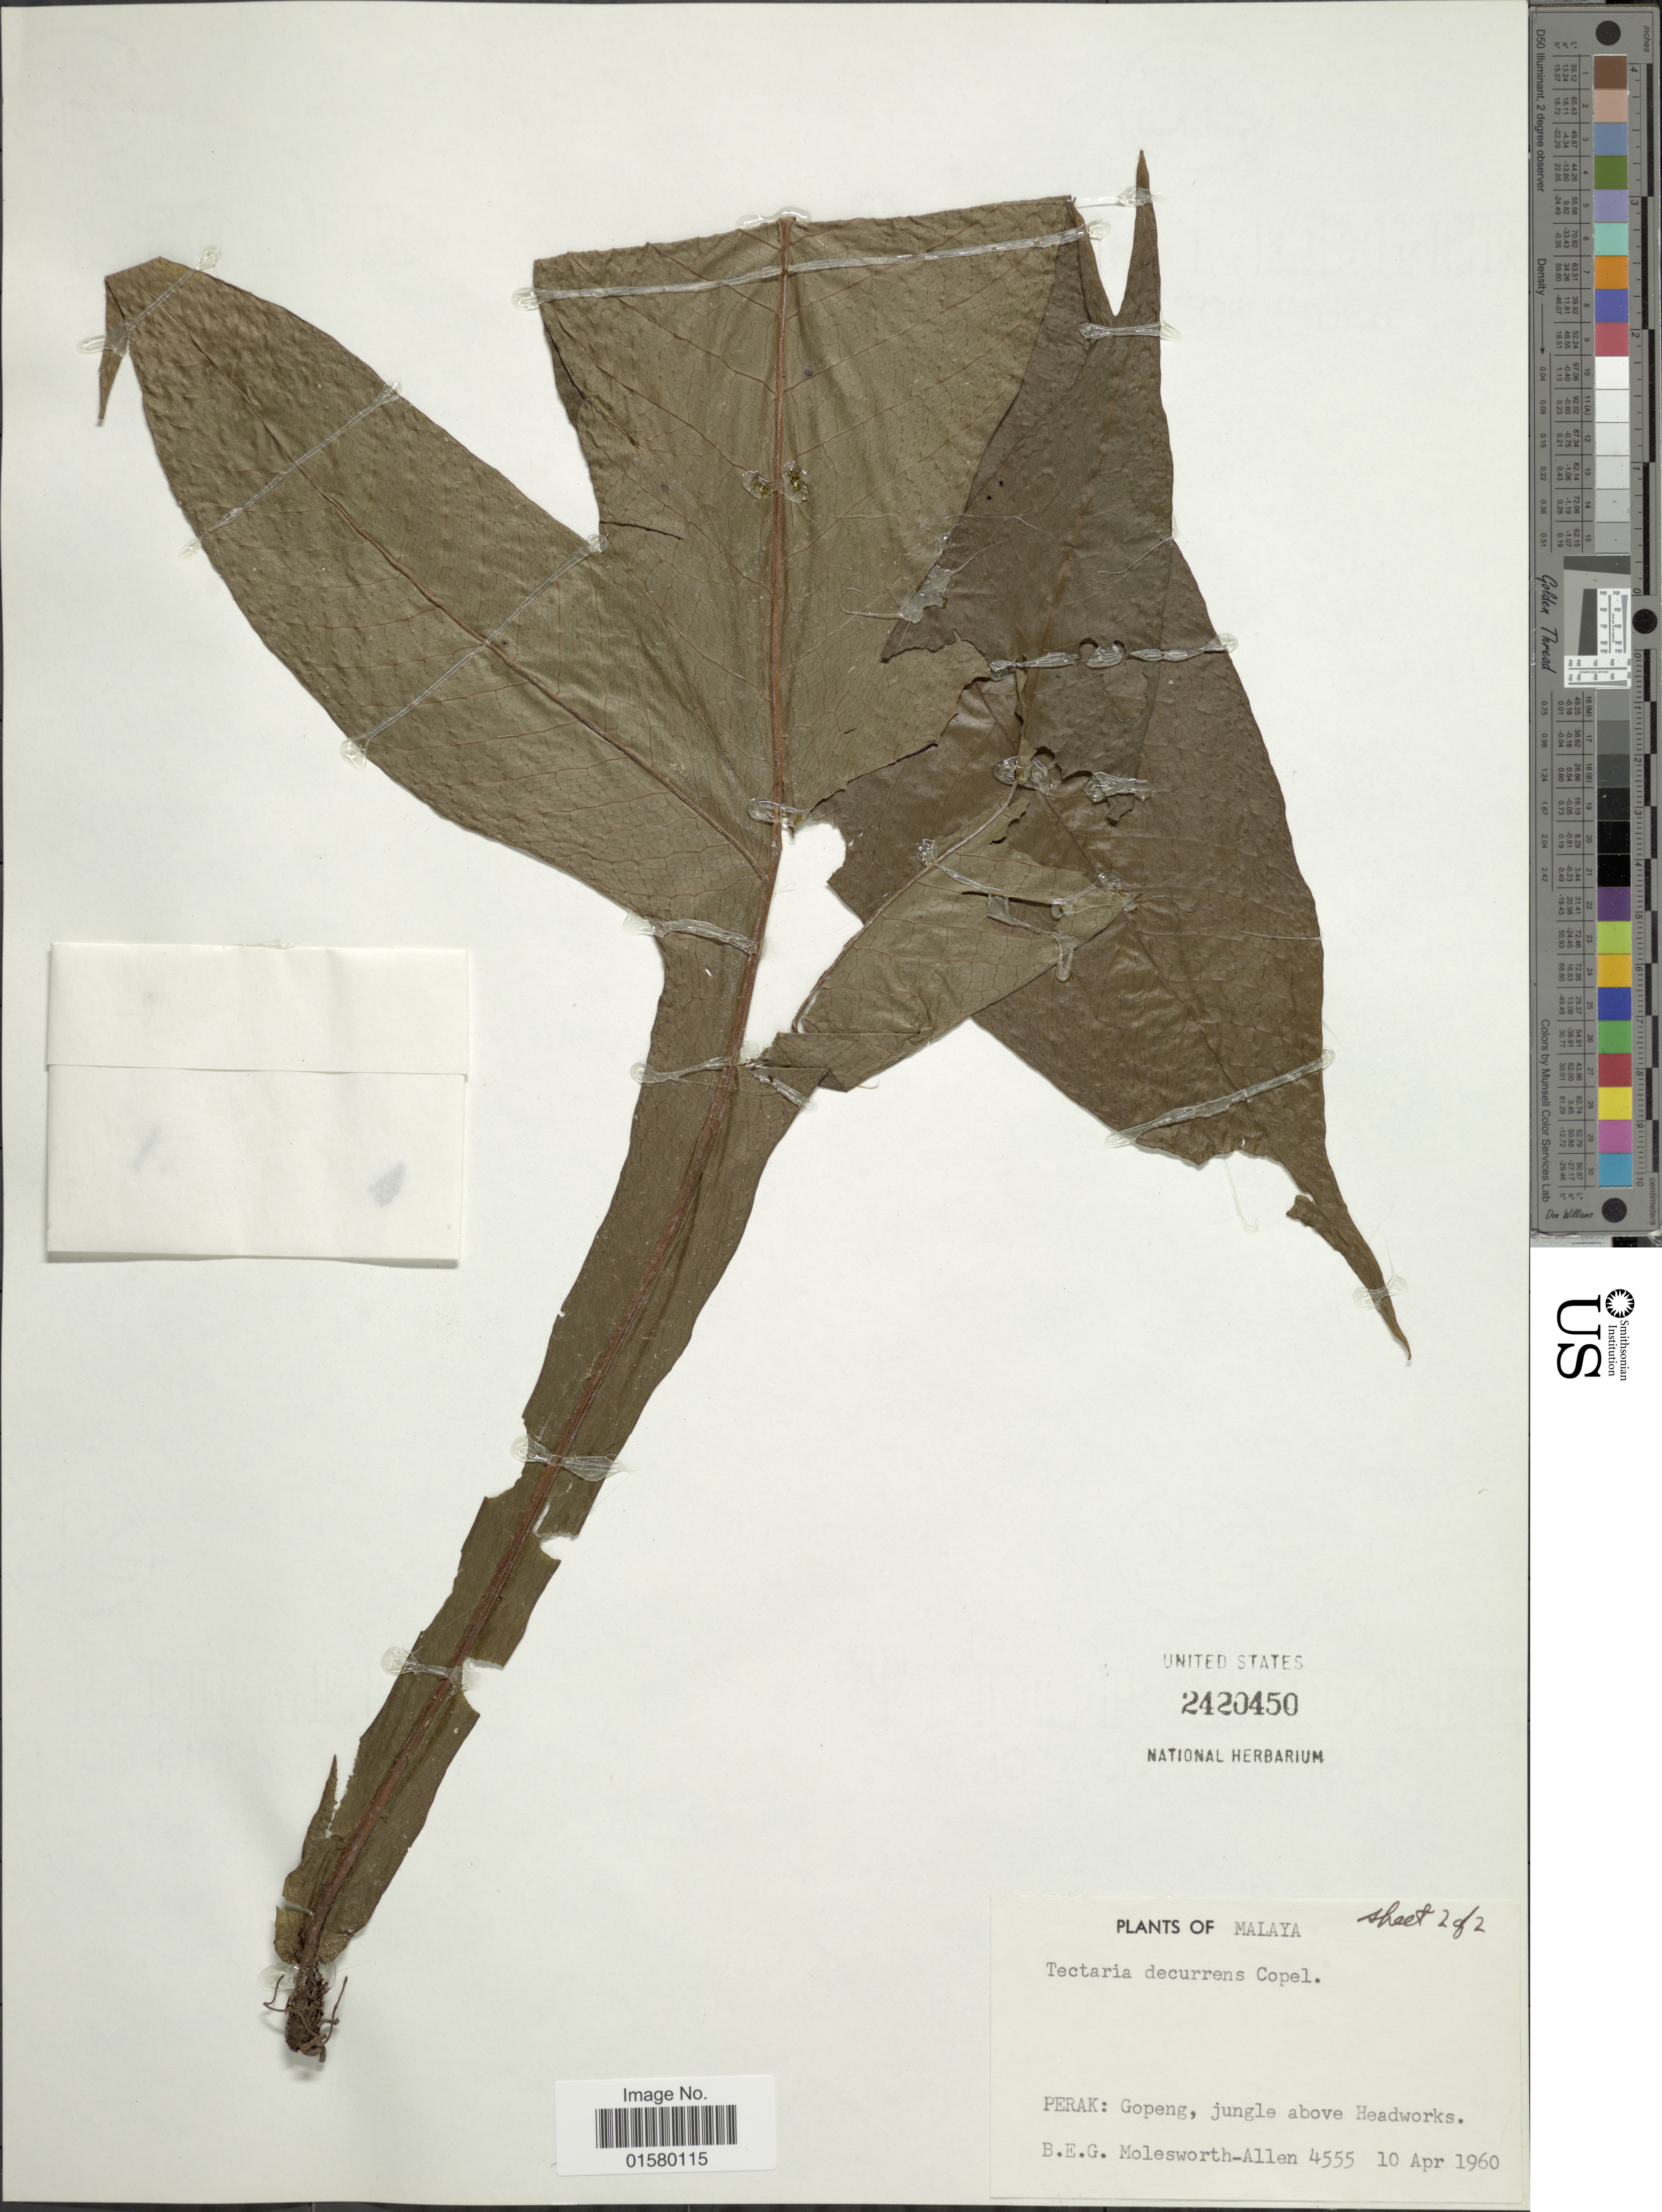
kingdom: Plantae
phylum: Tracheophyta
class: Polypodiopsida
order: Polypodiales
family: Tectariaceae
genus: Tectaria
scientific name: Tectaria decurrens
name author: (Presel.) Copel. in Elmer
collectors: B. E. G. Molesworth-Allen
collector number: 4555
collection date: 1960-04-10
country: Malaysia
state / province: Perak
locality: Malaya, Perak: Gopeng, jungle above Headworks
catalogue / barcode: US 2420450